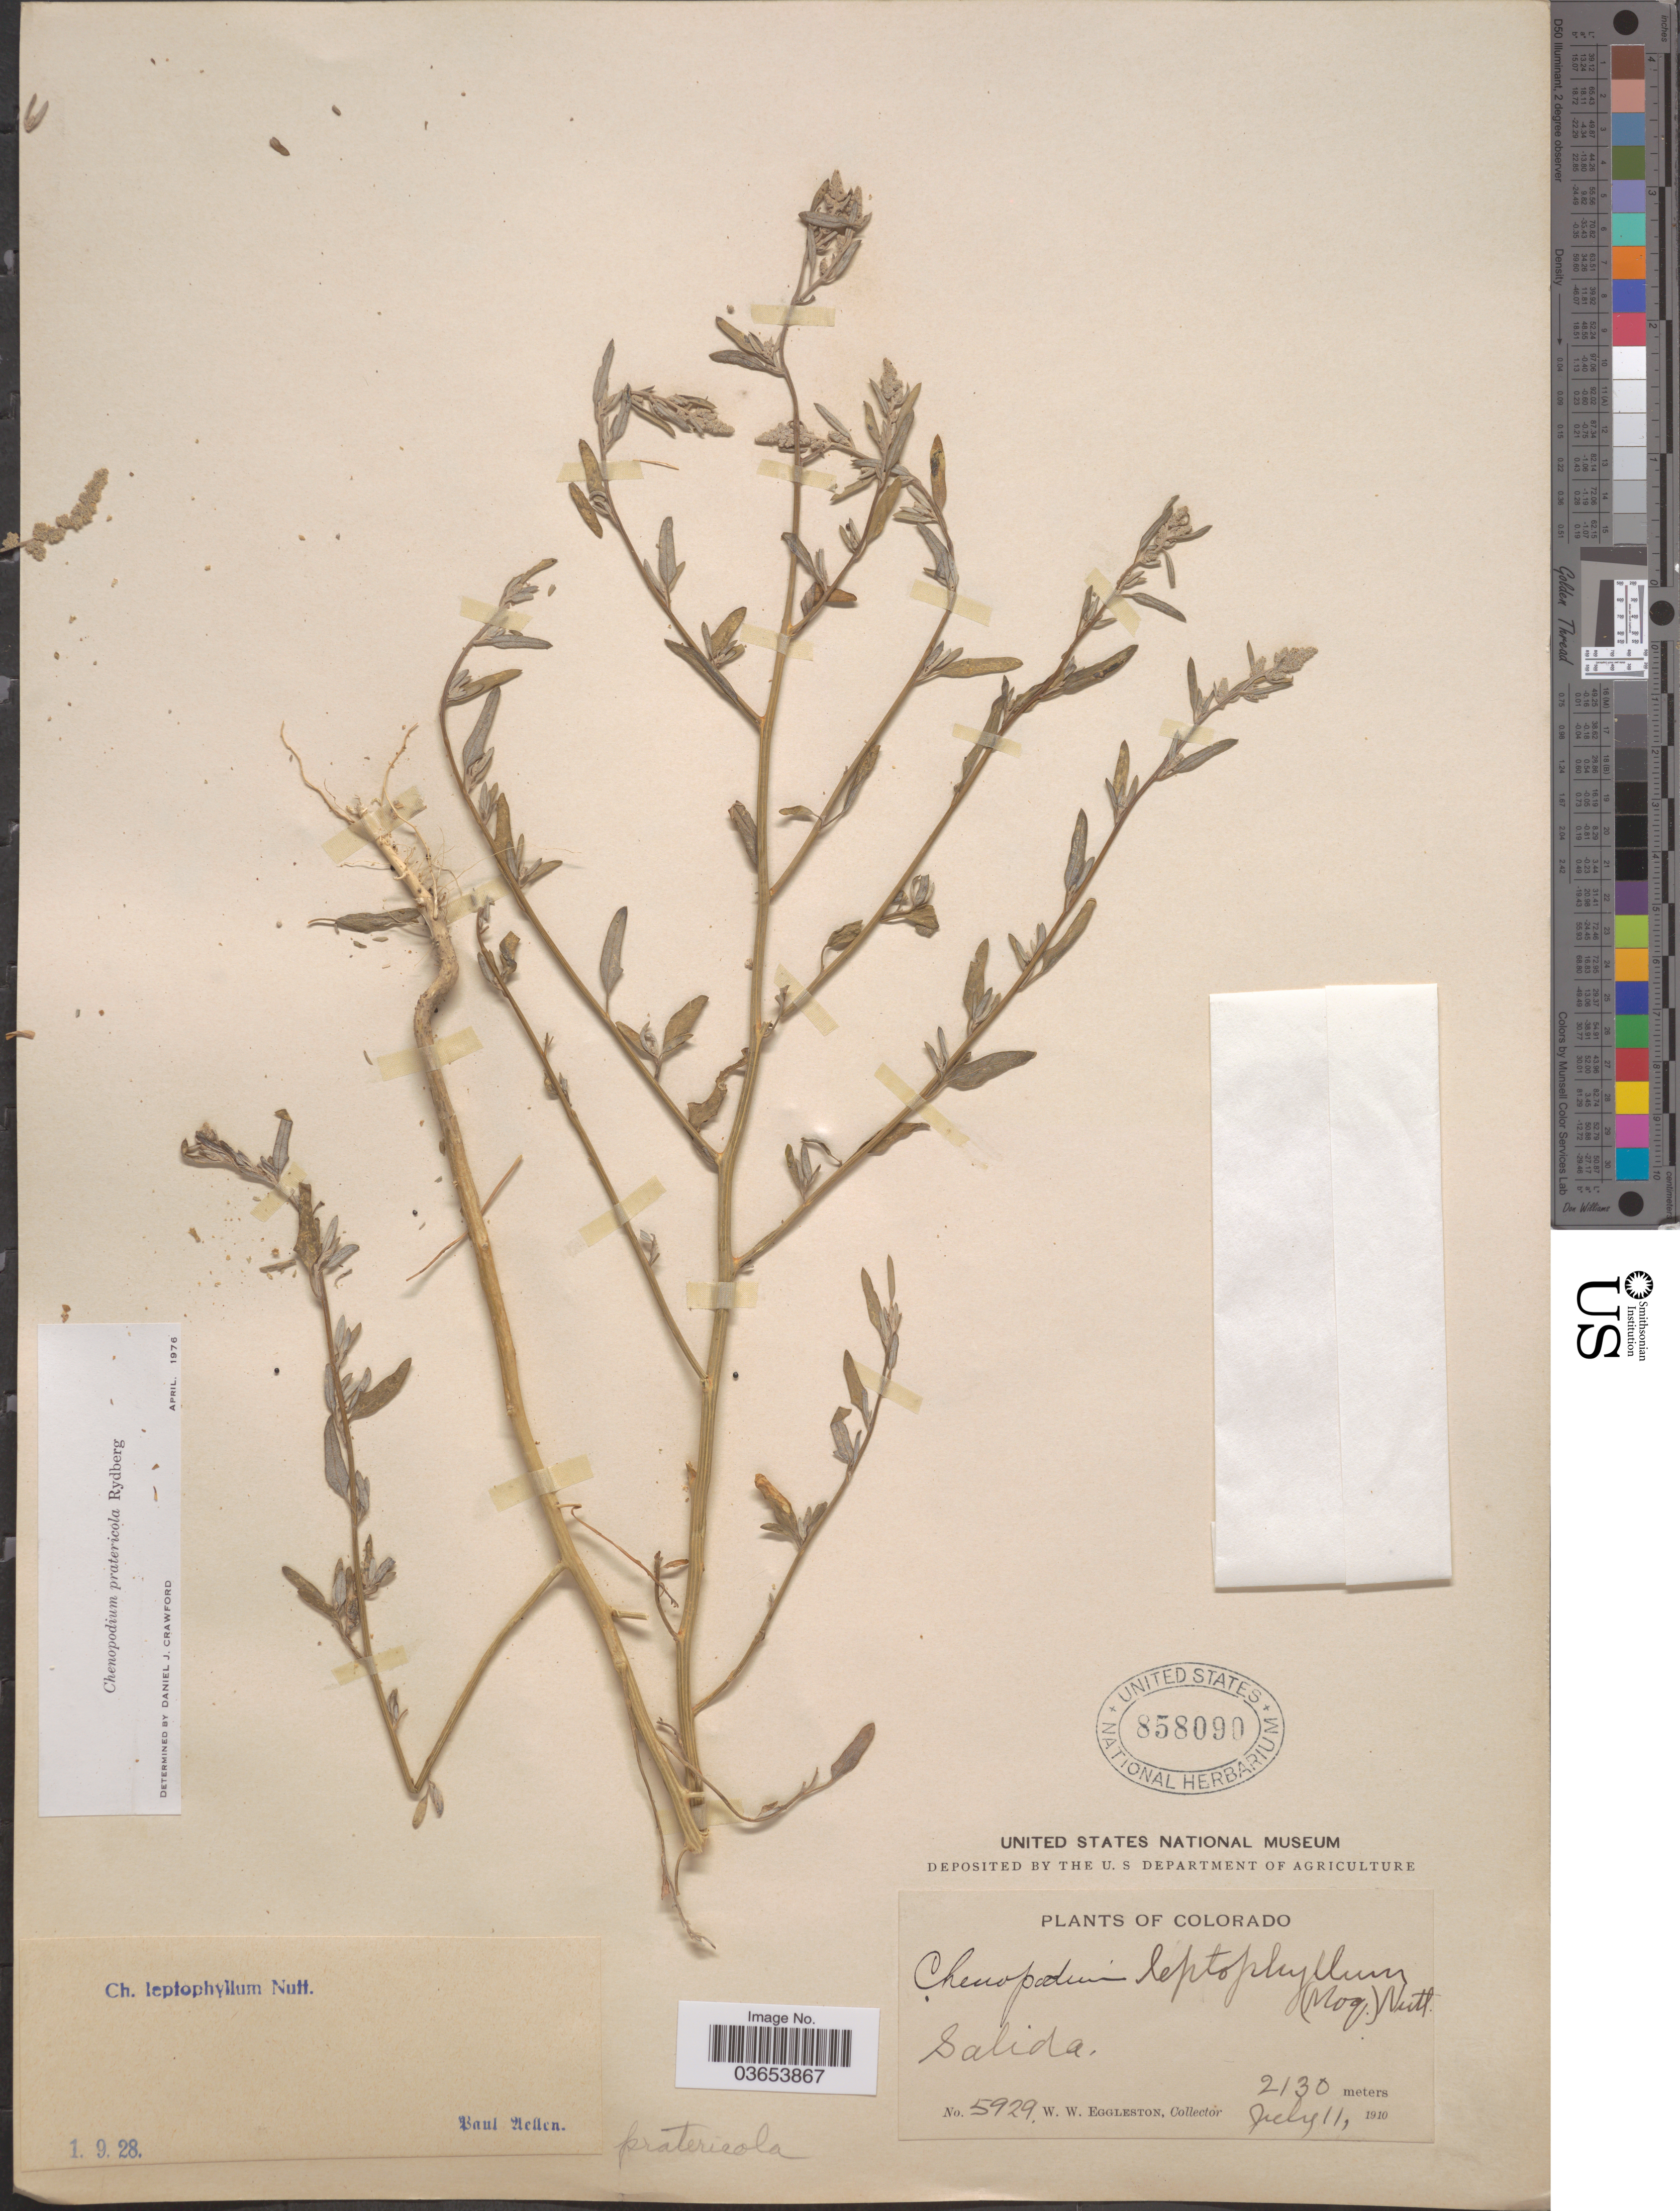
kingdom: Plantae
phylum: Tracheophyta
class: Magnoliopsida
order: Caryophyllales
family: Amaranthaceae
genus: Chenopodium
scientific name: Chenopodium pratericola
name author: Rydb.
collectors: W. W. Eggleston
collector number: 5929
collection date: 1910-07-11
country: United States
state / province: Colorado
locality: Salida.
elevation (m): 2130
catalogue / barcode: US 858090